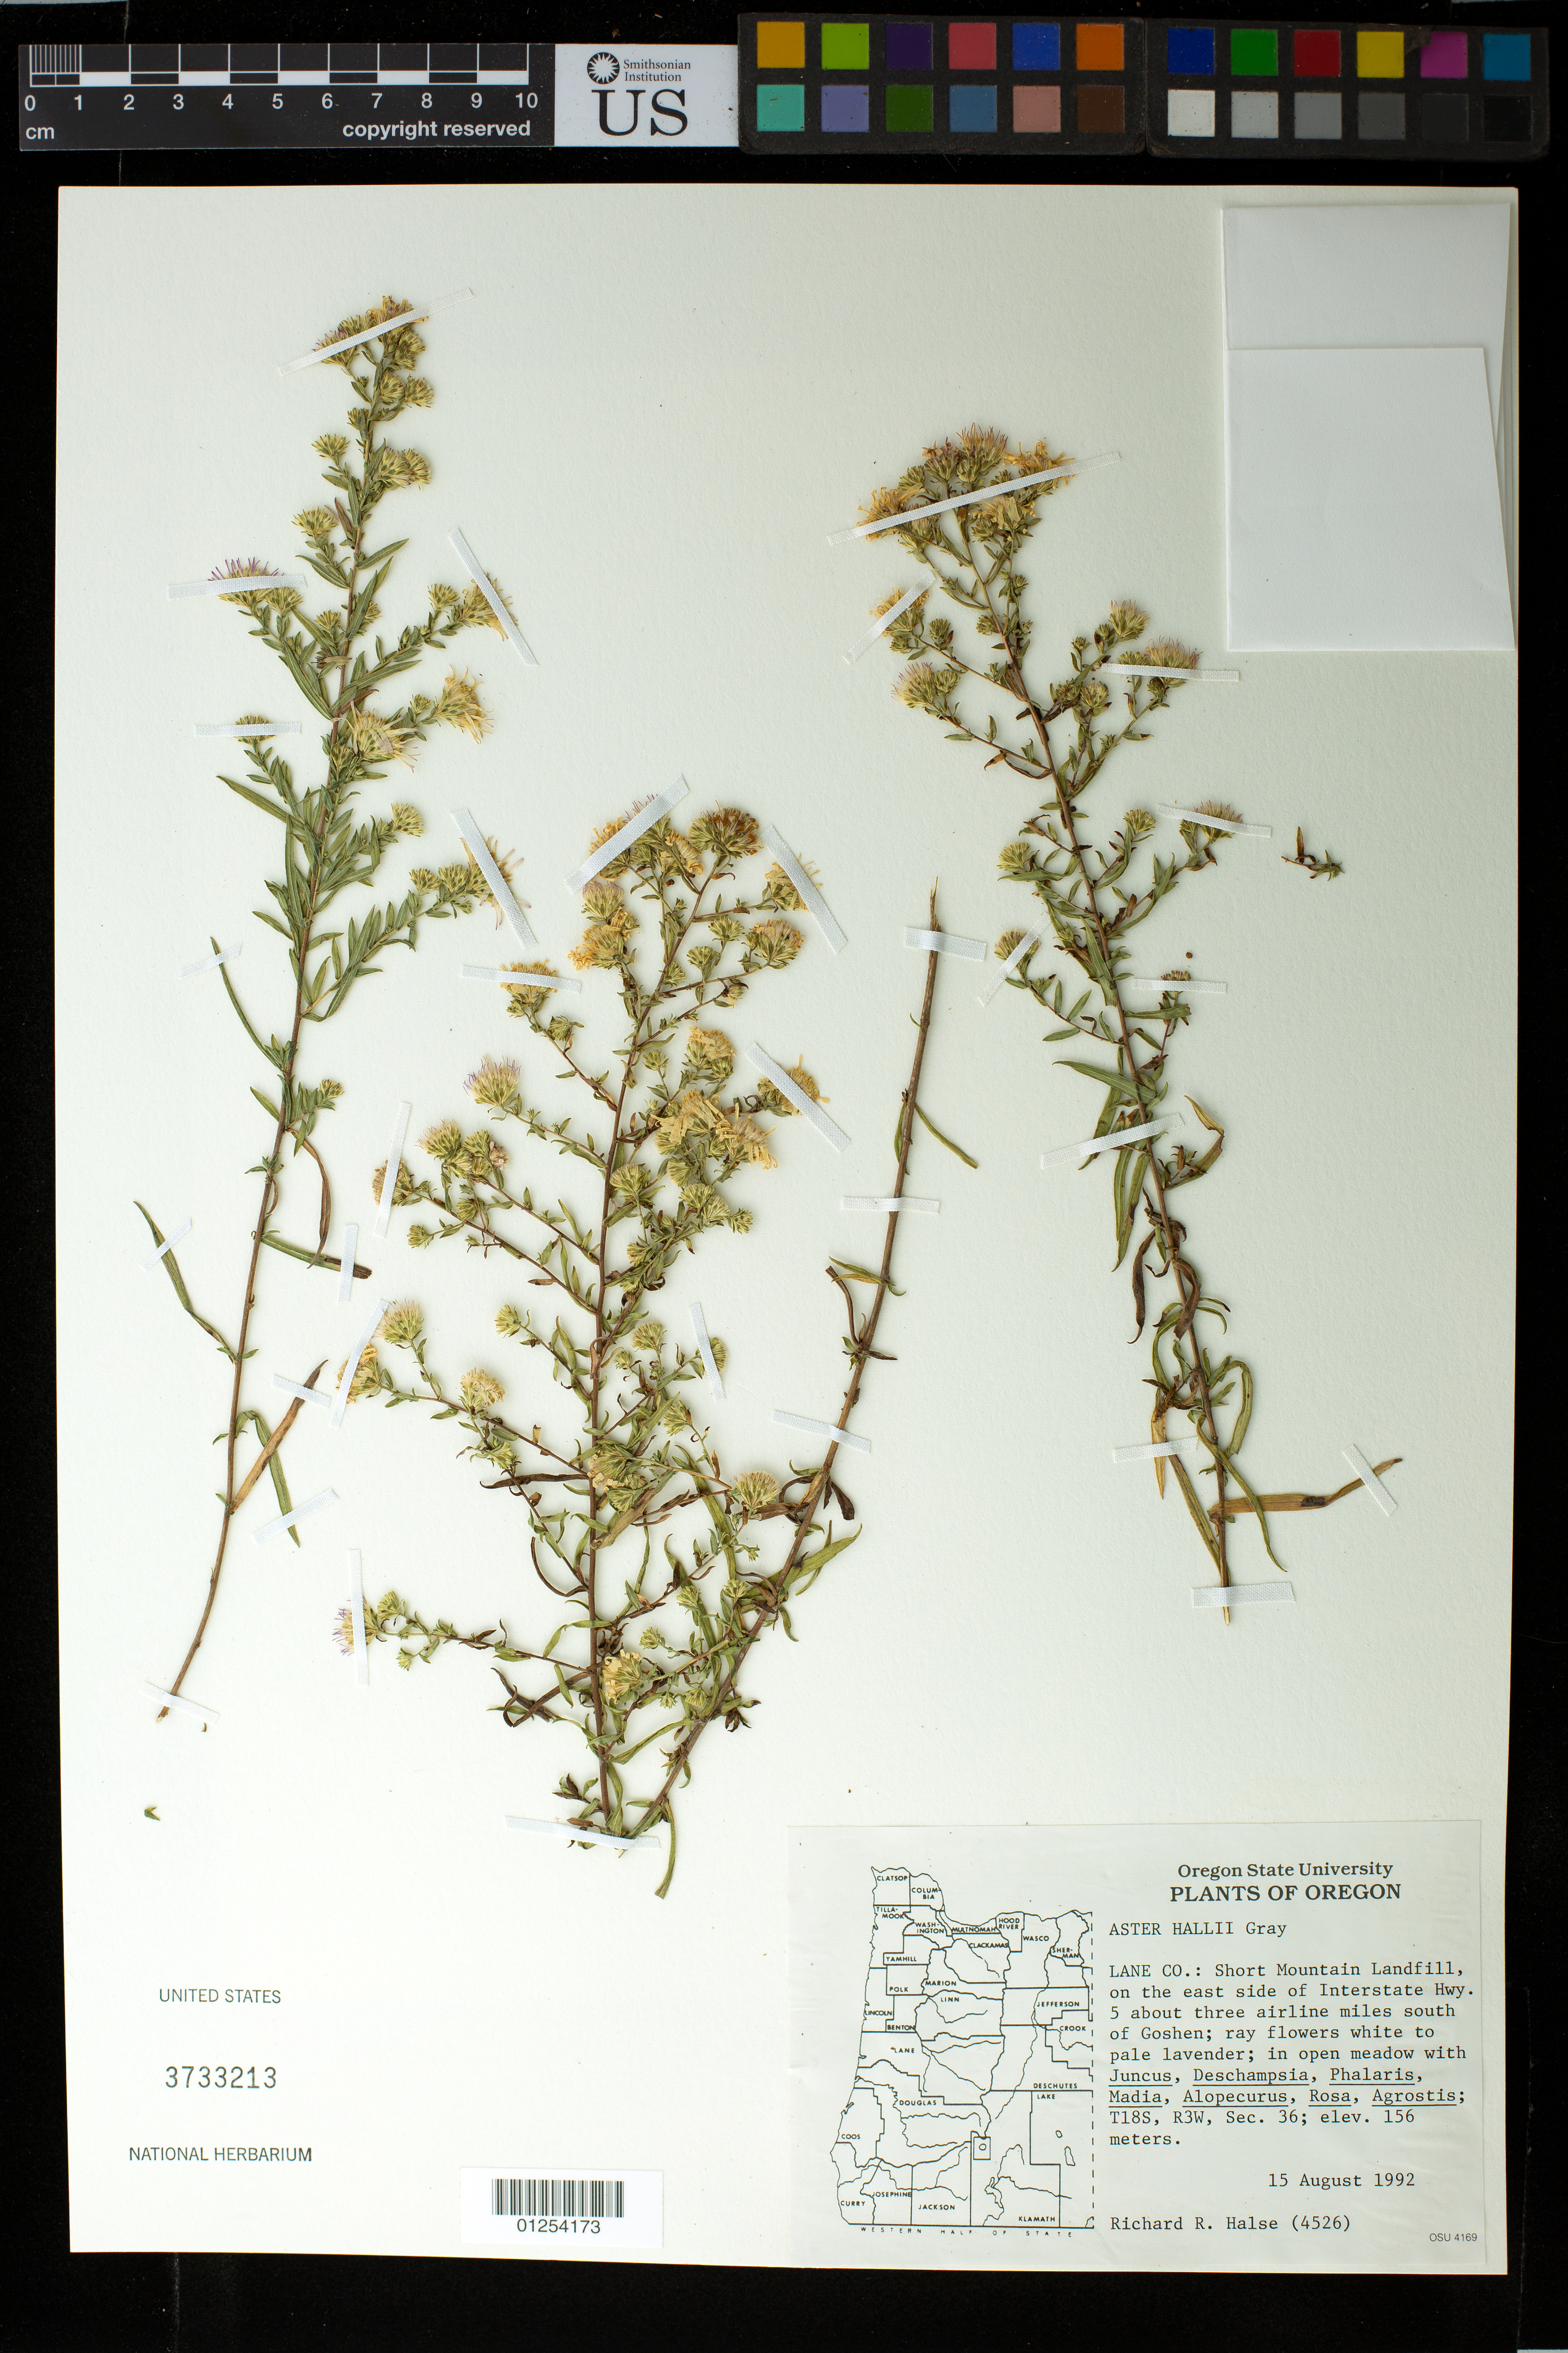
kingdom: Plantae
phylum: Tracheophyta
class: Magnoliopsida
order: Asterales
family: Asteraceae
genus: Symphyotrichum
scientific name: Symphyotrichum hallii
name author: (A. Gray) G.L. Nesom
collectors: R. Halse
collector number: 4526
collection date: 1992-08-15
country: United States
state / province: Oregon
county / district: Lane County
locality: Short Mountain Landfill, on the east side of Interstate Hwy. 5 about three airline miles south of Goshen. T18S, R3W, Sec. 36.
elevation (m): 156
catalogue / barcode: US 3733213